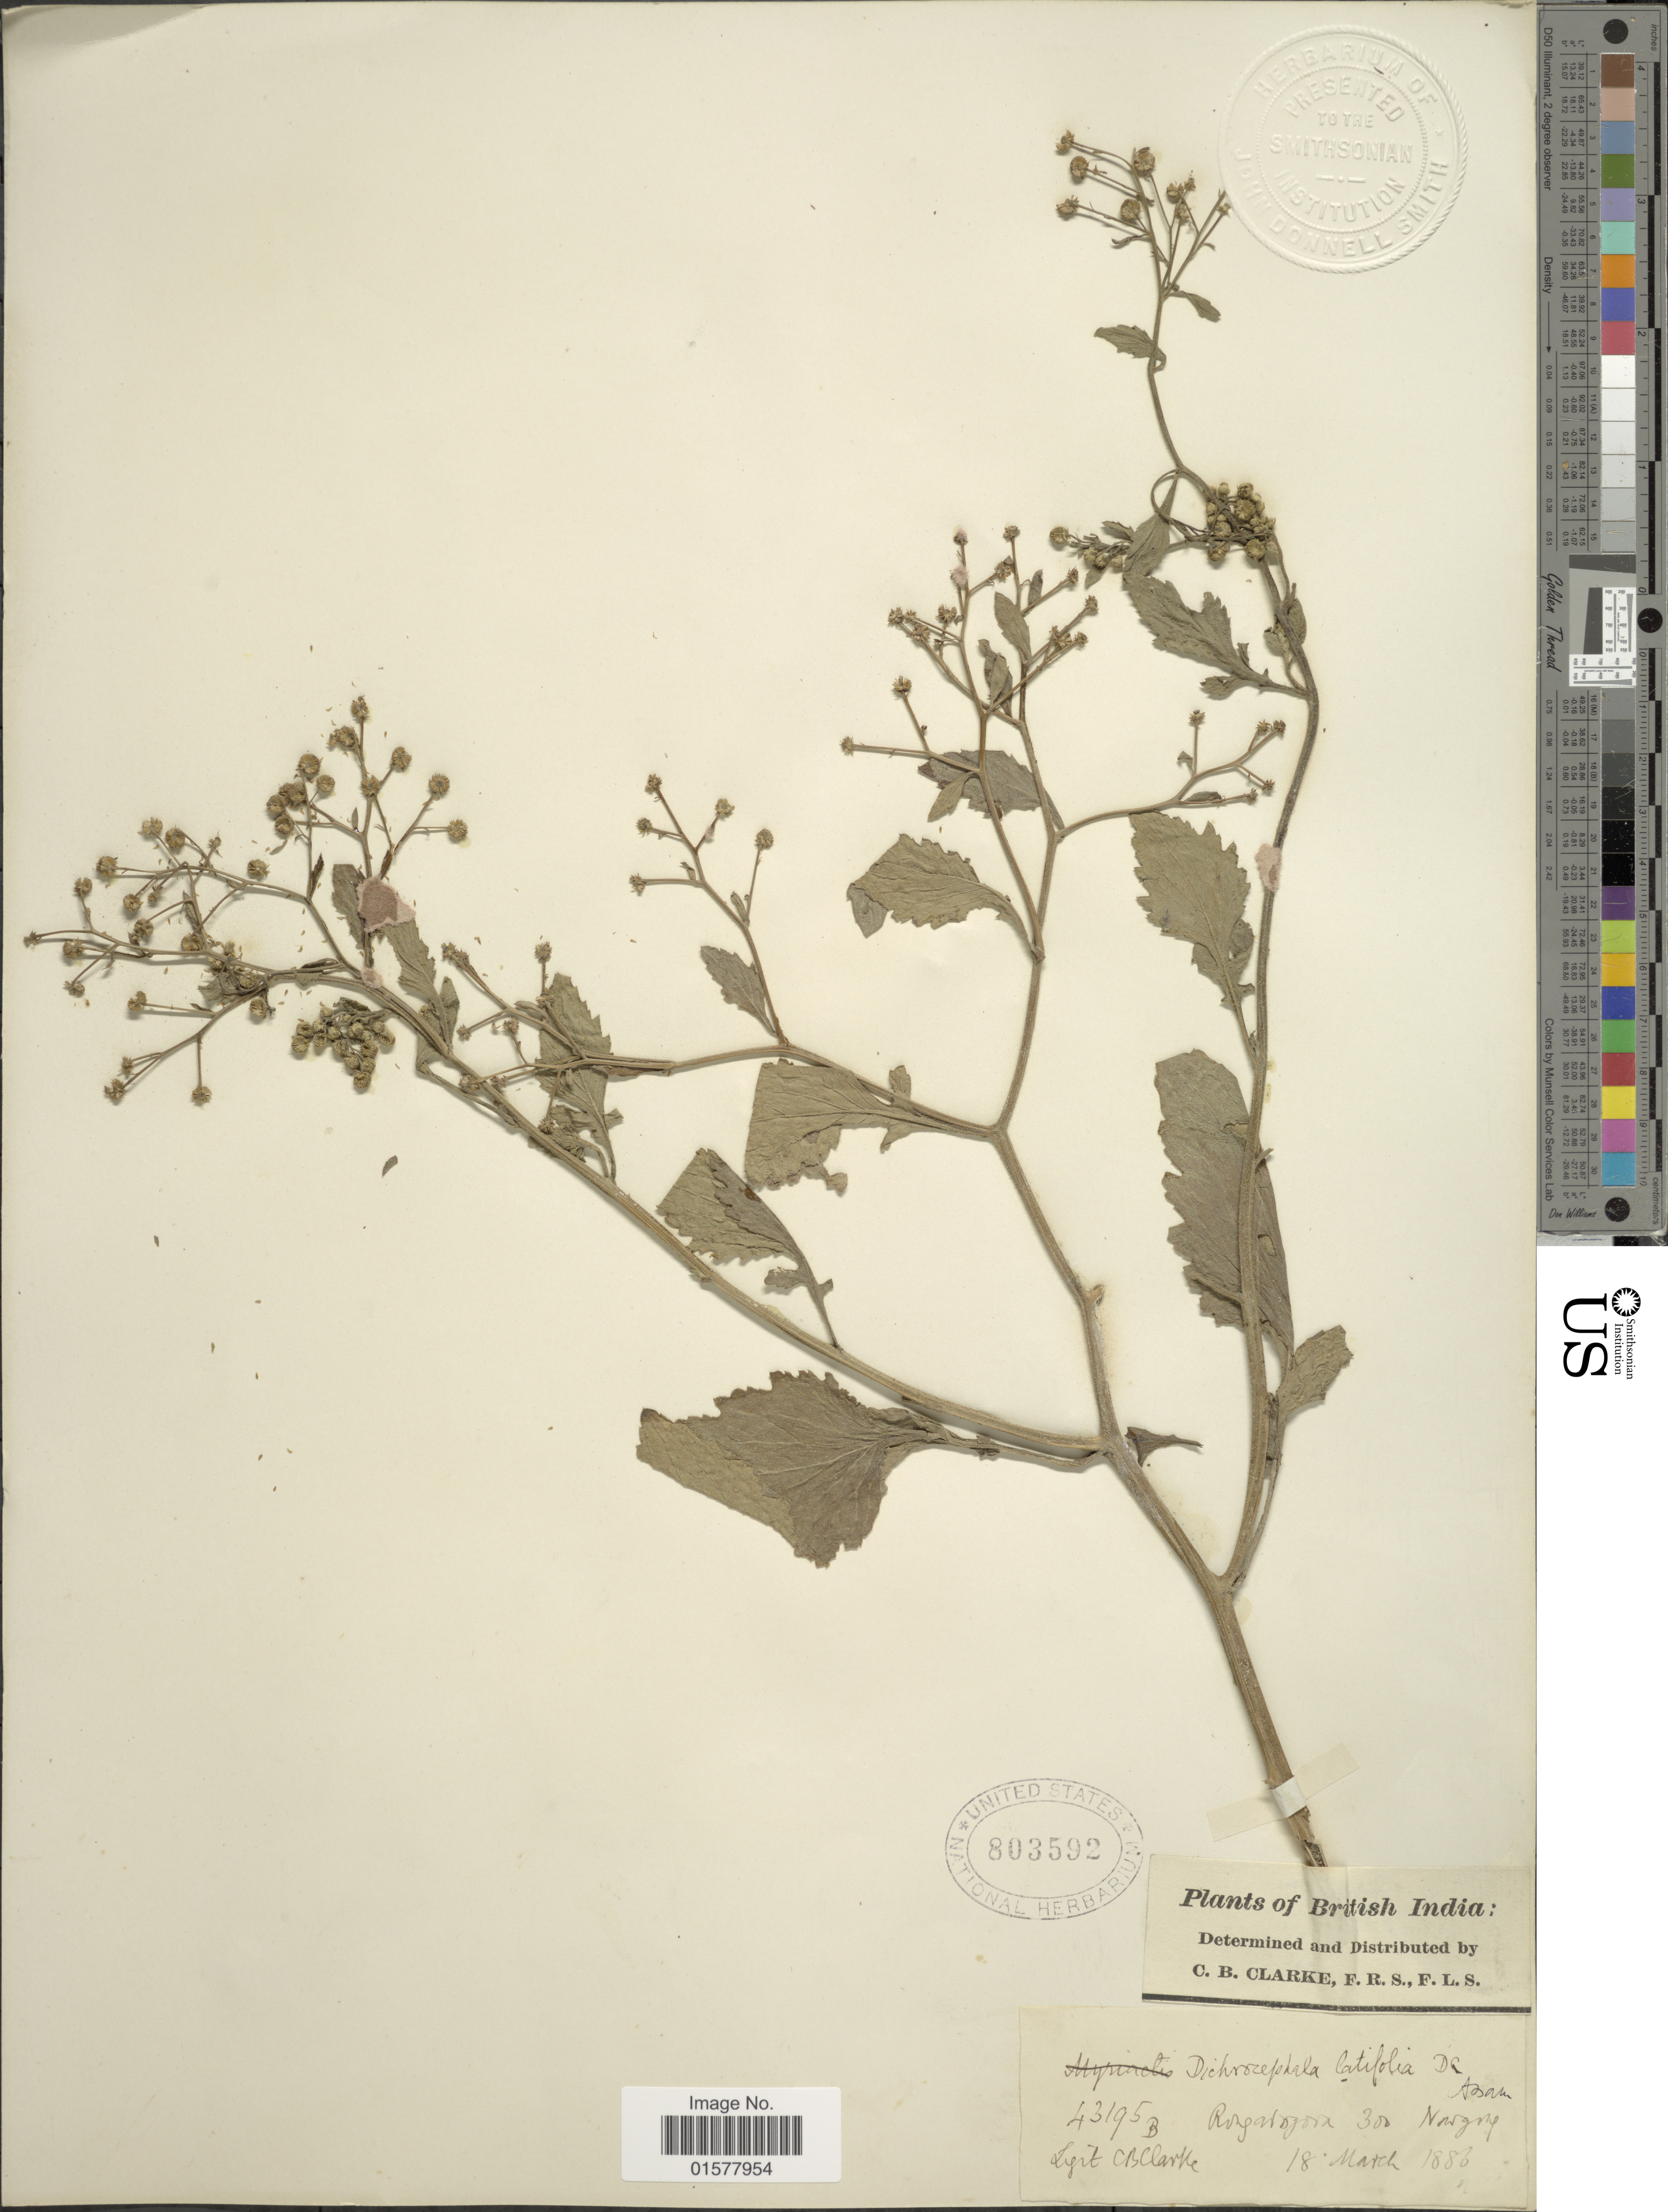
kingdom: Plantae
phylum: Tracheophyta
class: Magnoliopsida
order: Asterales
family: Asteraceae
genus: Dichrocephala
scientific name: Dichrocephala integrifolia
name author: (L. f.) Kuntze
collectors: C. B. Clarke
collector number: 43195B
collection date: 1886-03-18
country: India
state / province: Assam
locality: Rogazagoora Nowgory, British India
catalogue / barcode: US 803592